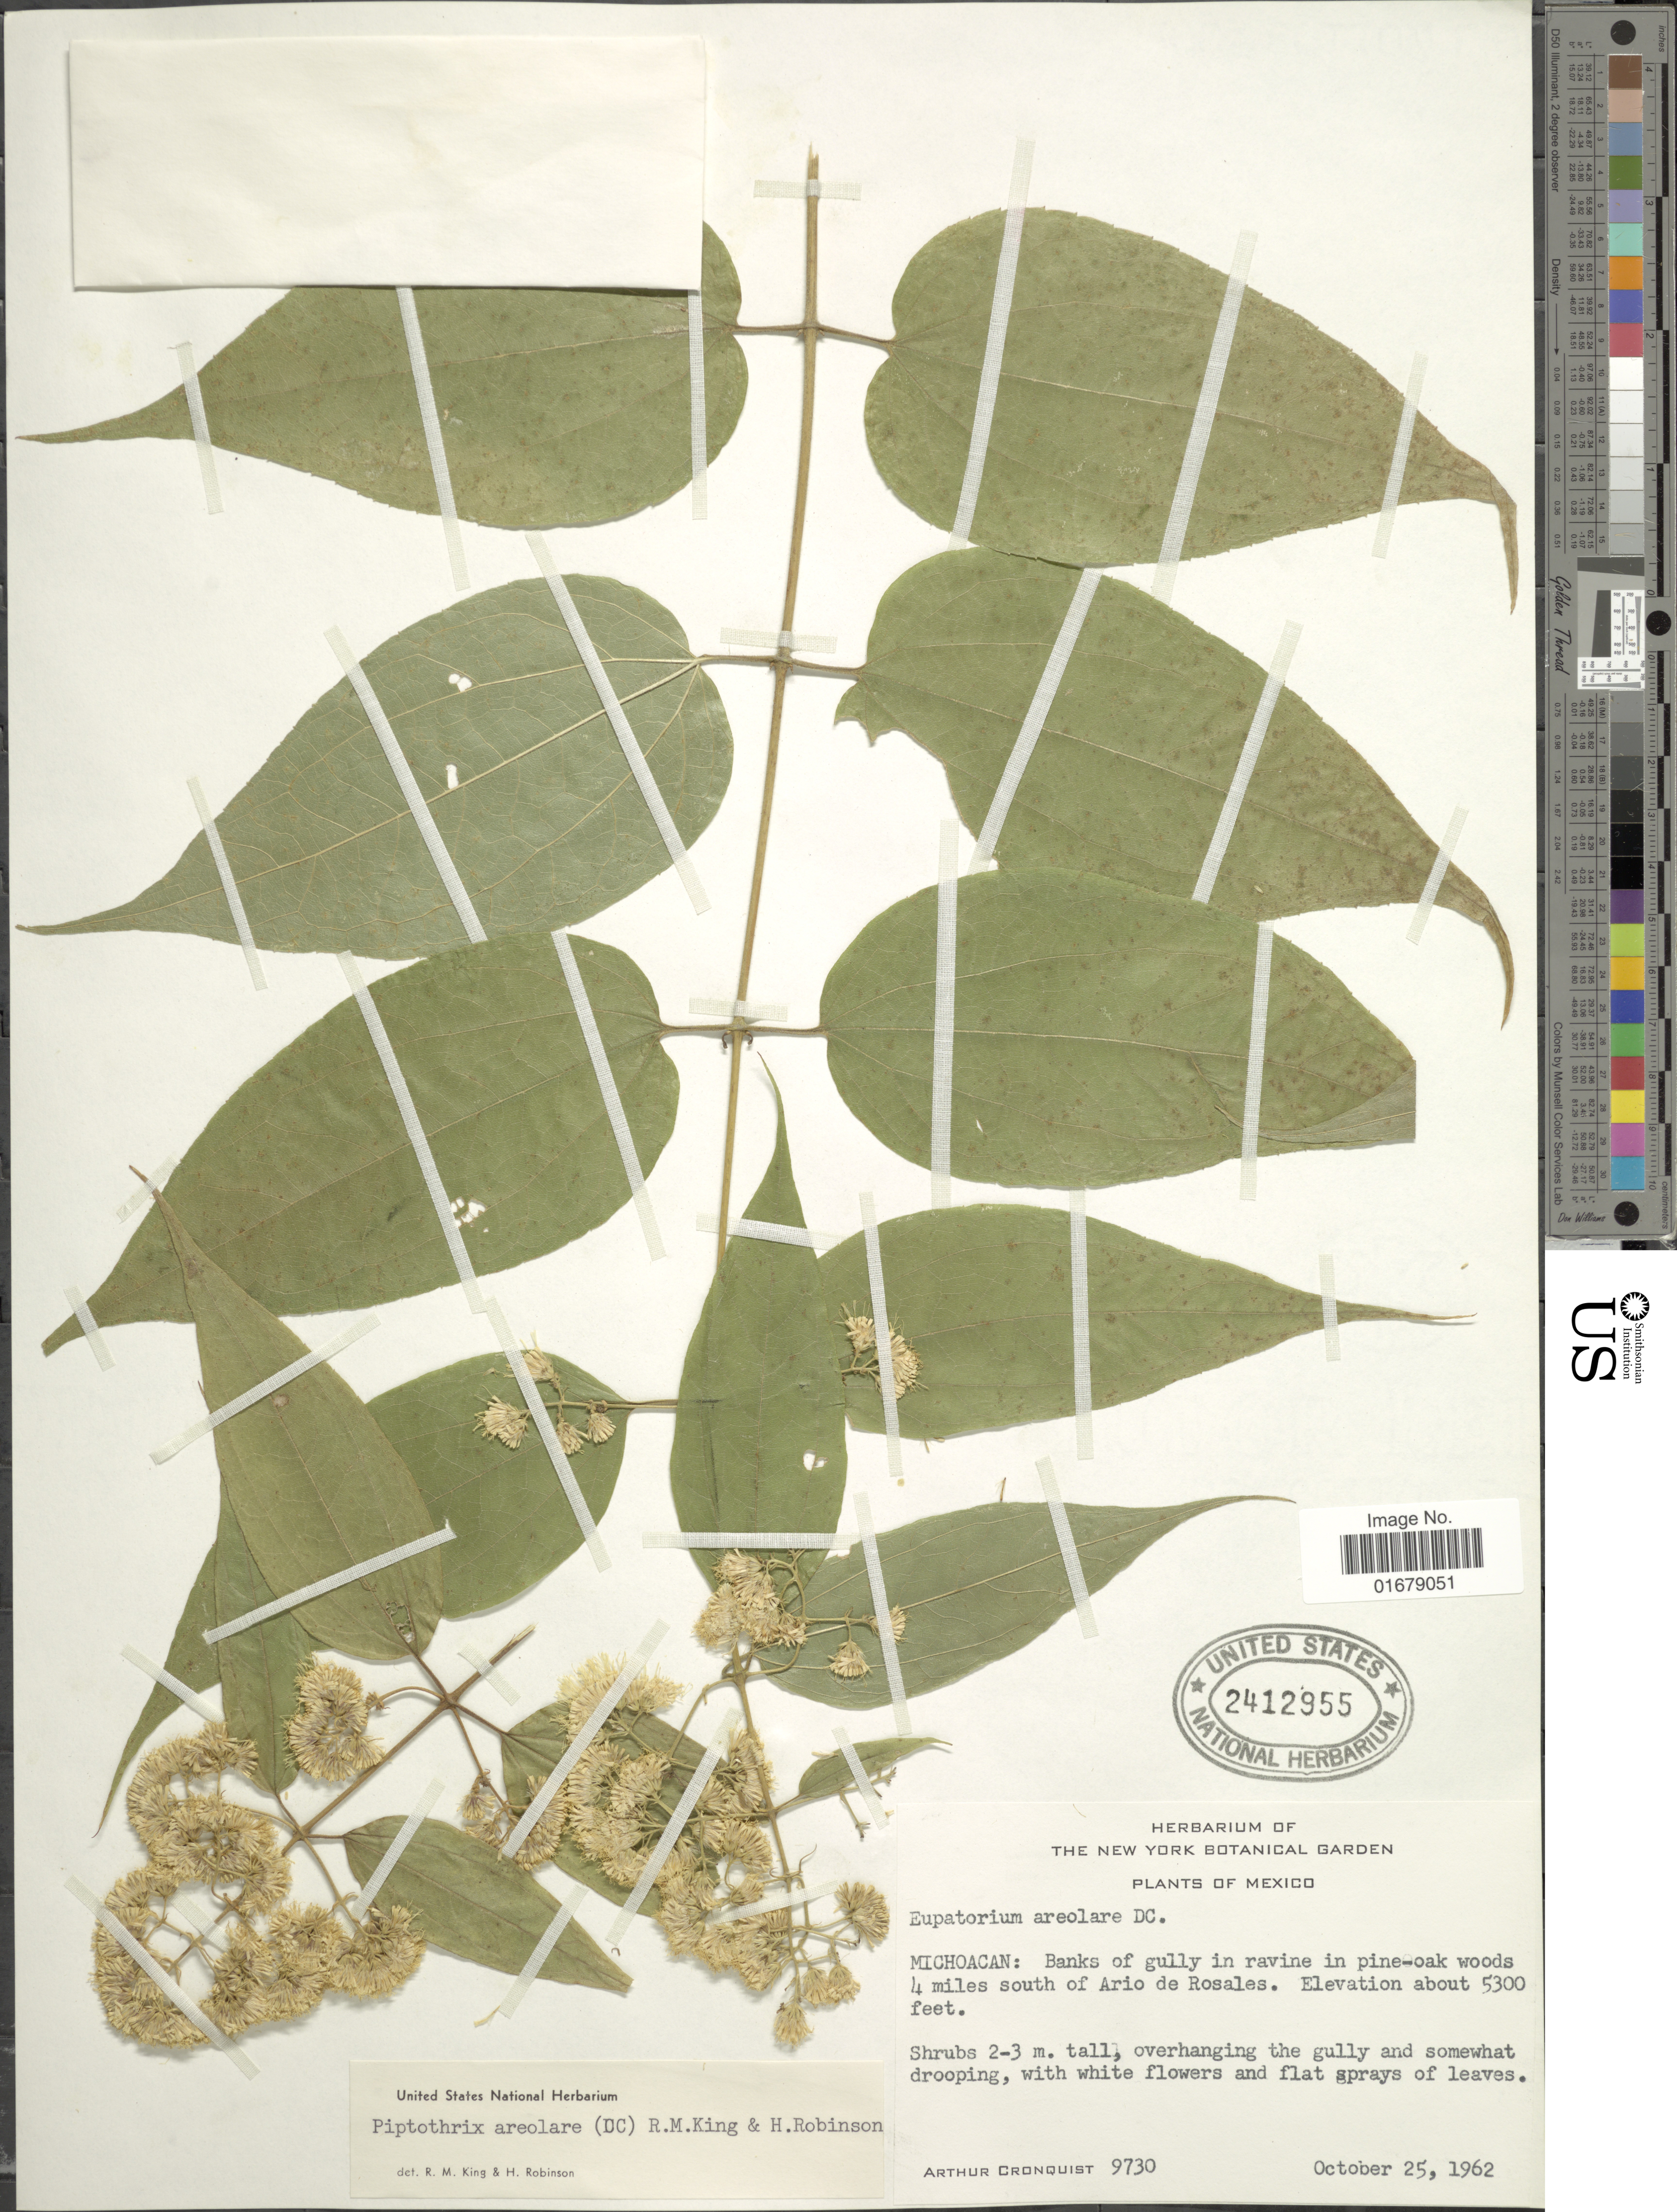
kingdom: Plantae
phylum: Tracheophyta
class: Magnoliopsida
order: Asterales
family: Asteraceae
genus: Piptothrix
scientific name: Piptothrix areolaris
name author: (DC.) R.M. King & H. Rob.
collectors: A. J. Cronquist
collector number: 9730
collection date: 1962-10-25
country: Mexico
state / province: Michoacán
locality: Mexico. Michoacán: Banks of gully in ravine in pine-oak woods 4 miles south of Ario de Rosales.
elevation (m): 1615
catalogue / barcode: US 2412955